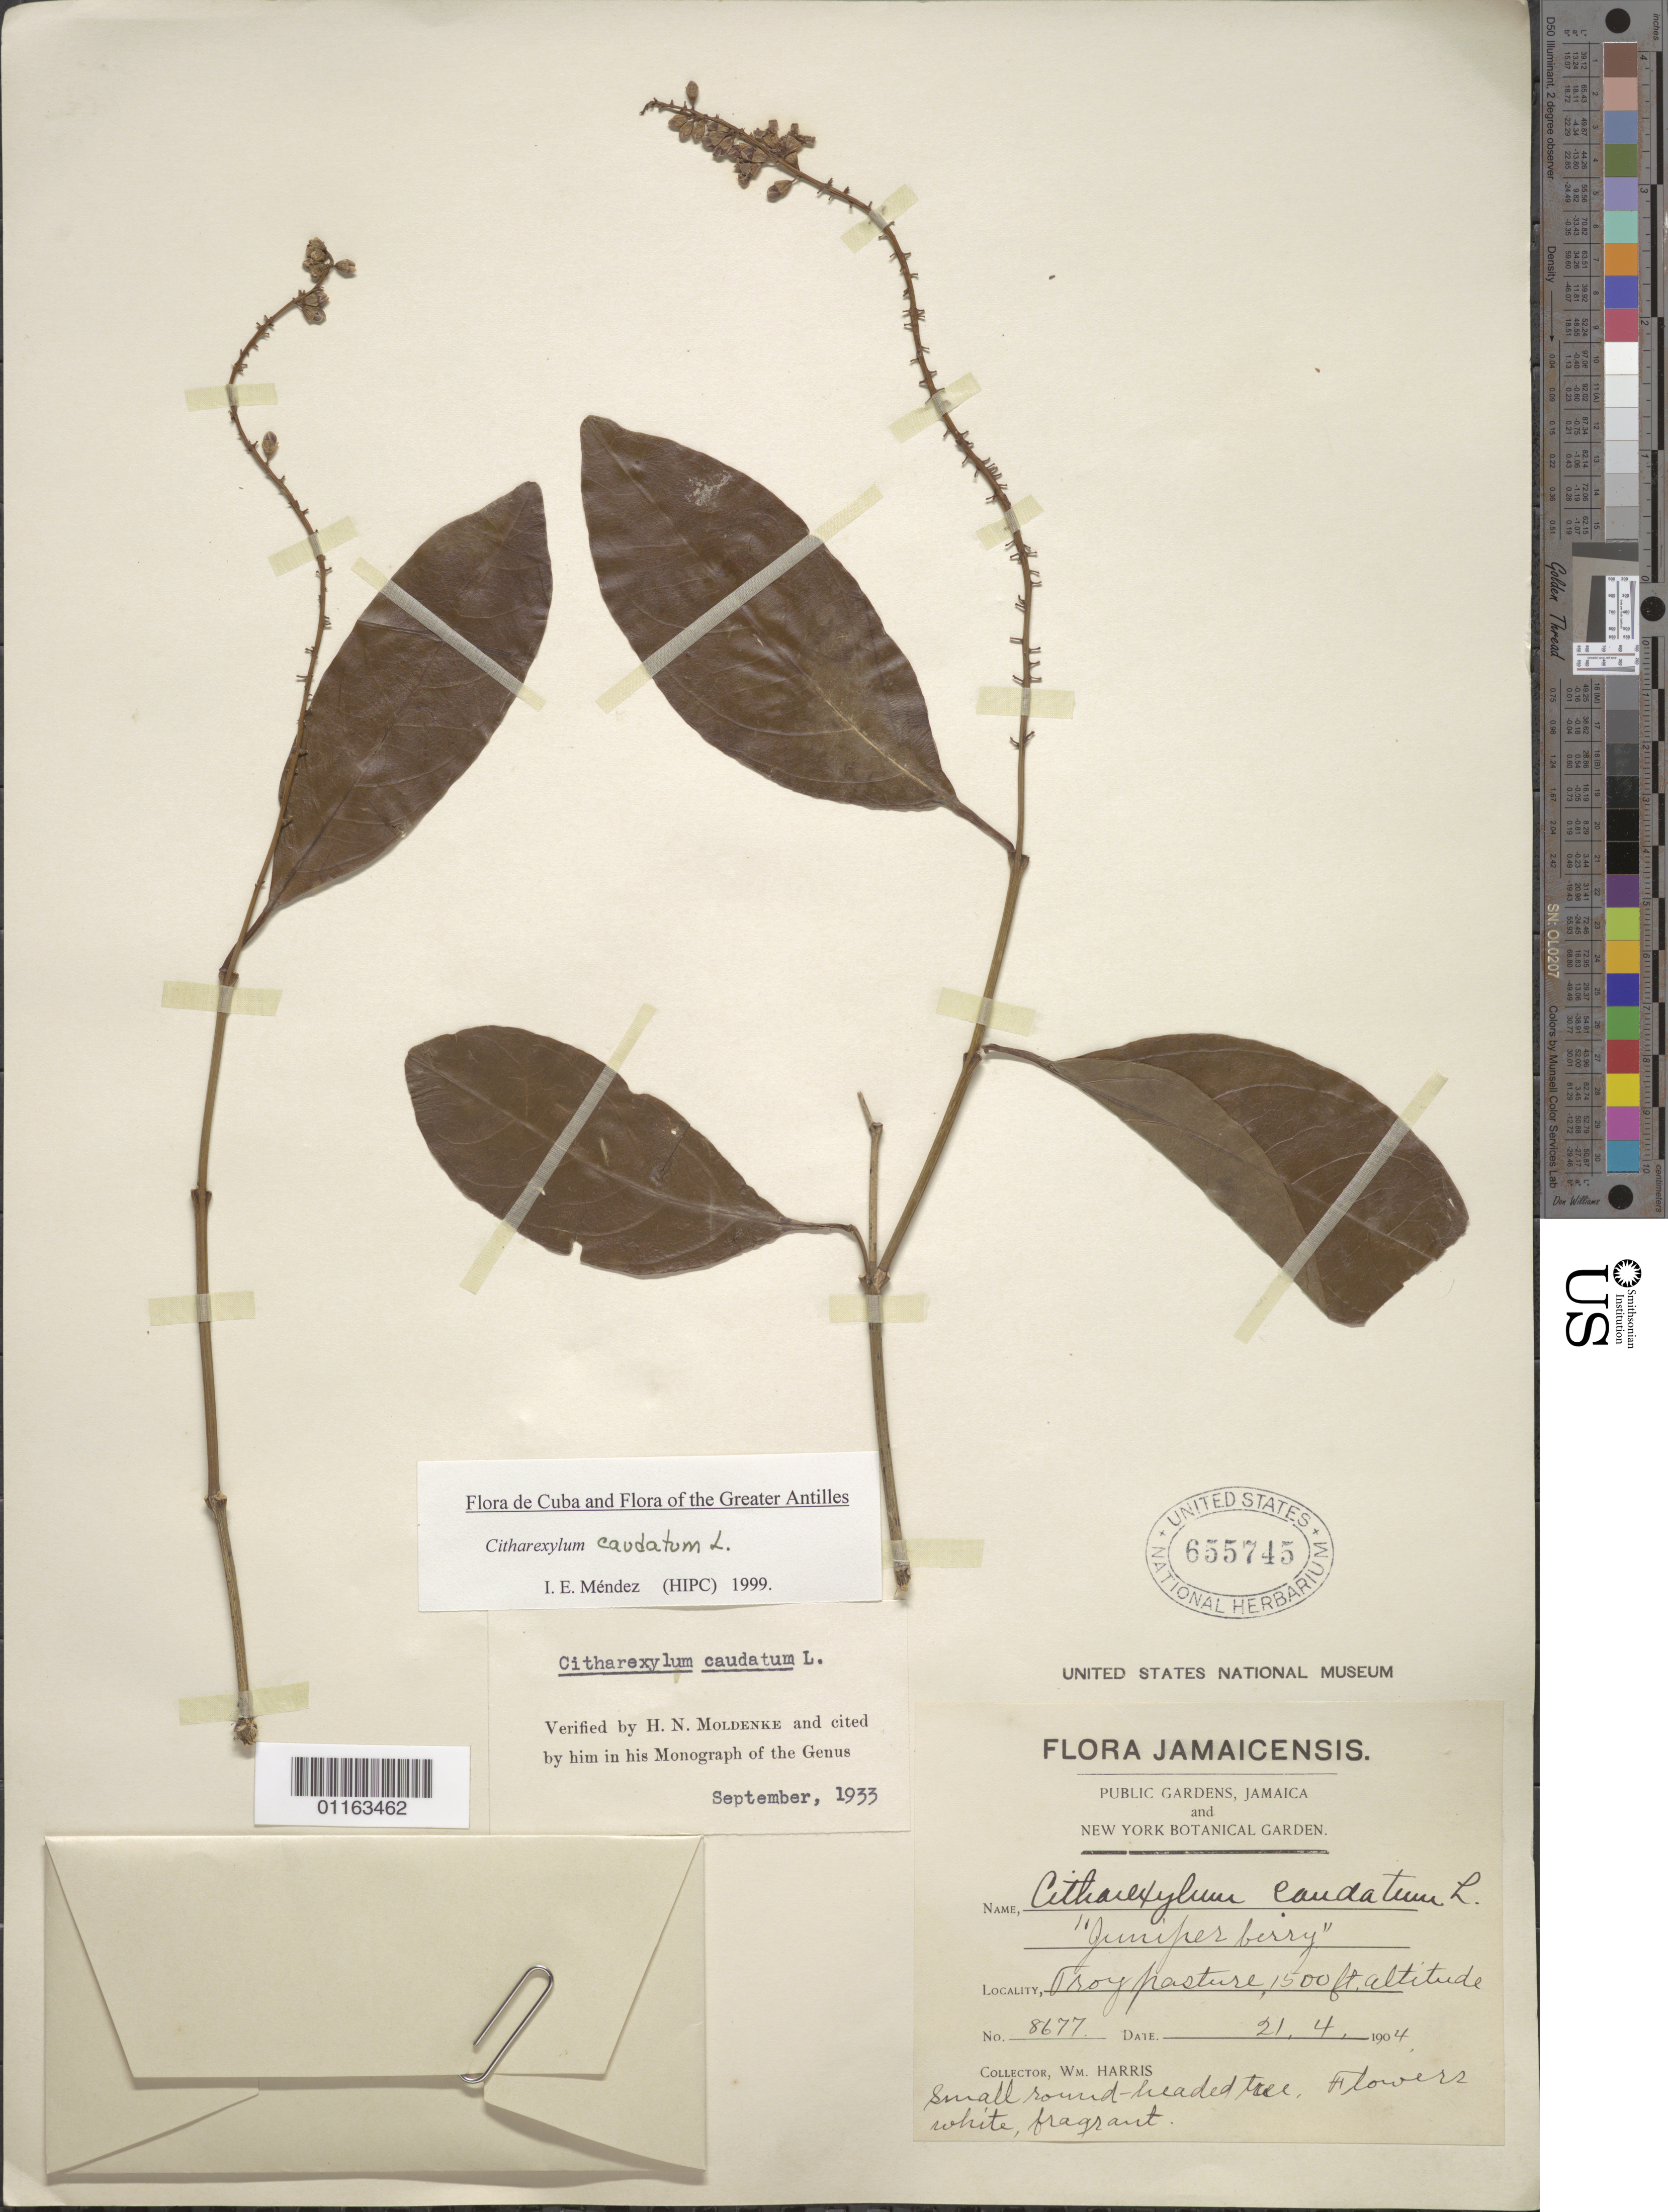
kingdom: Plantae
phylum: Tracheophyta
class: Magnoliopsida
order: Lamiales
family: Verbenaceae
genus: Citharexylum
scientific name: Citharexylum caudatum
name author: L.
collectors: W. Harris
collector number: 8677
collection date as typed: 21 Apr 1904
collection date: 1904-04-21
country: Jamaica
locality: Troy Pasture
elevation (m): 457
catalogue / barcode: US 655745